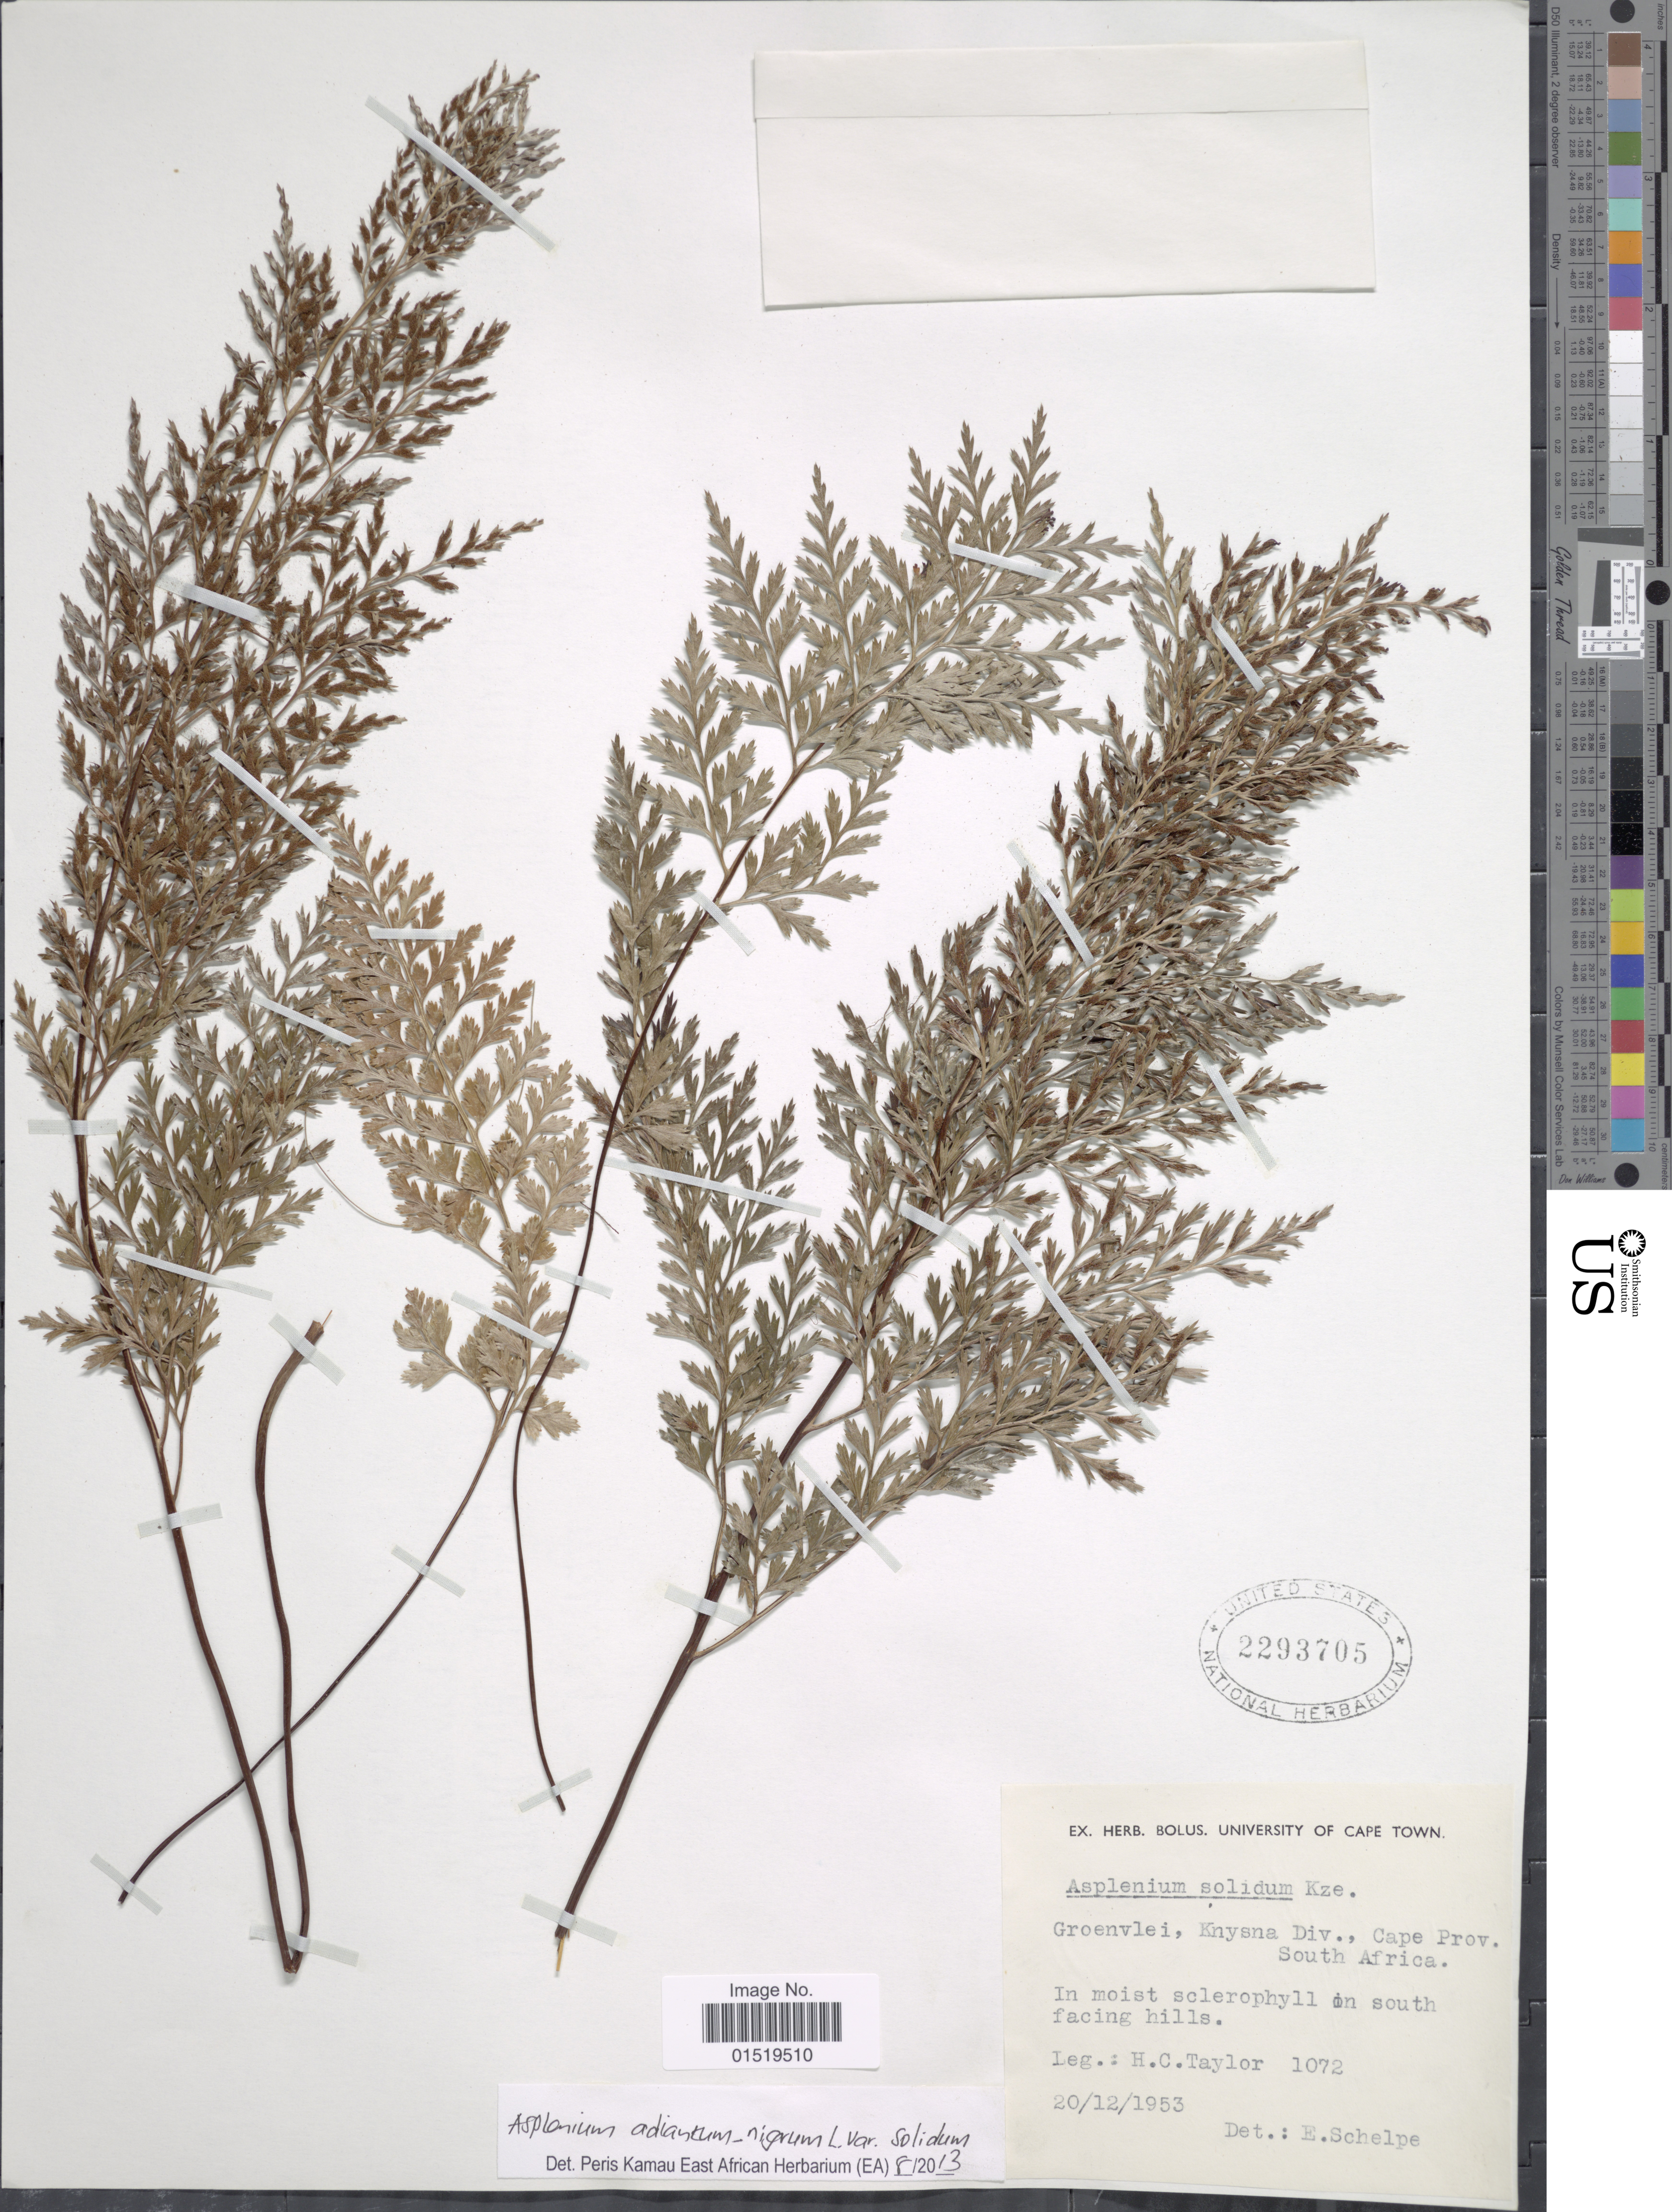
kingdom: Plantae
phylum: Tracheophyta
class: Polypodiopsida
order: Polypodiales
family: Aspleniaceae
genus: Asplenium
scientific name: Asplenium solidum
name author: Kunze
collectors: H. Taylor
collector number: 1072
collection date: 1953-12-20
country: South Africa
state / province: Western Cape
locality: Groenvlei, Knysna Div., Cape Prov.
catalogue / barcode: US 2293705